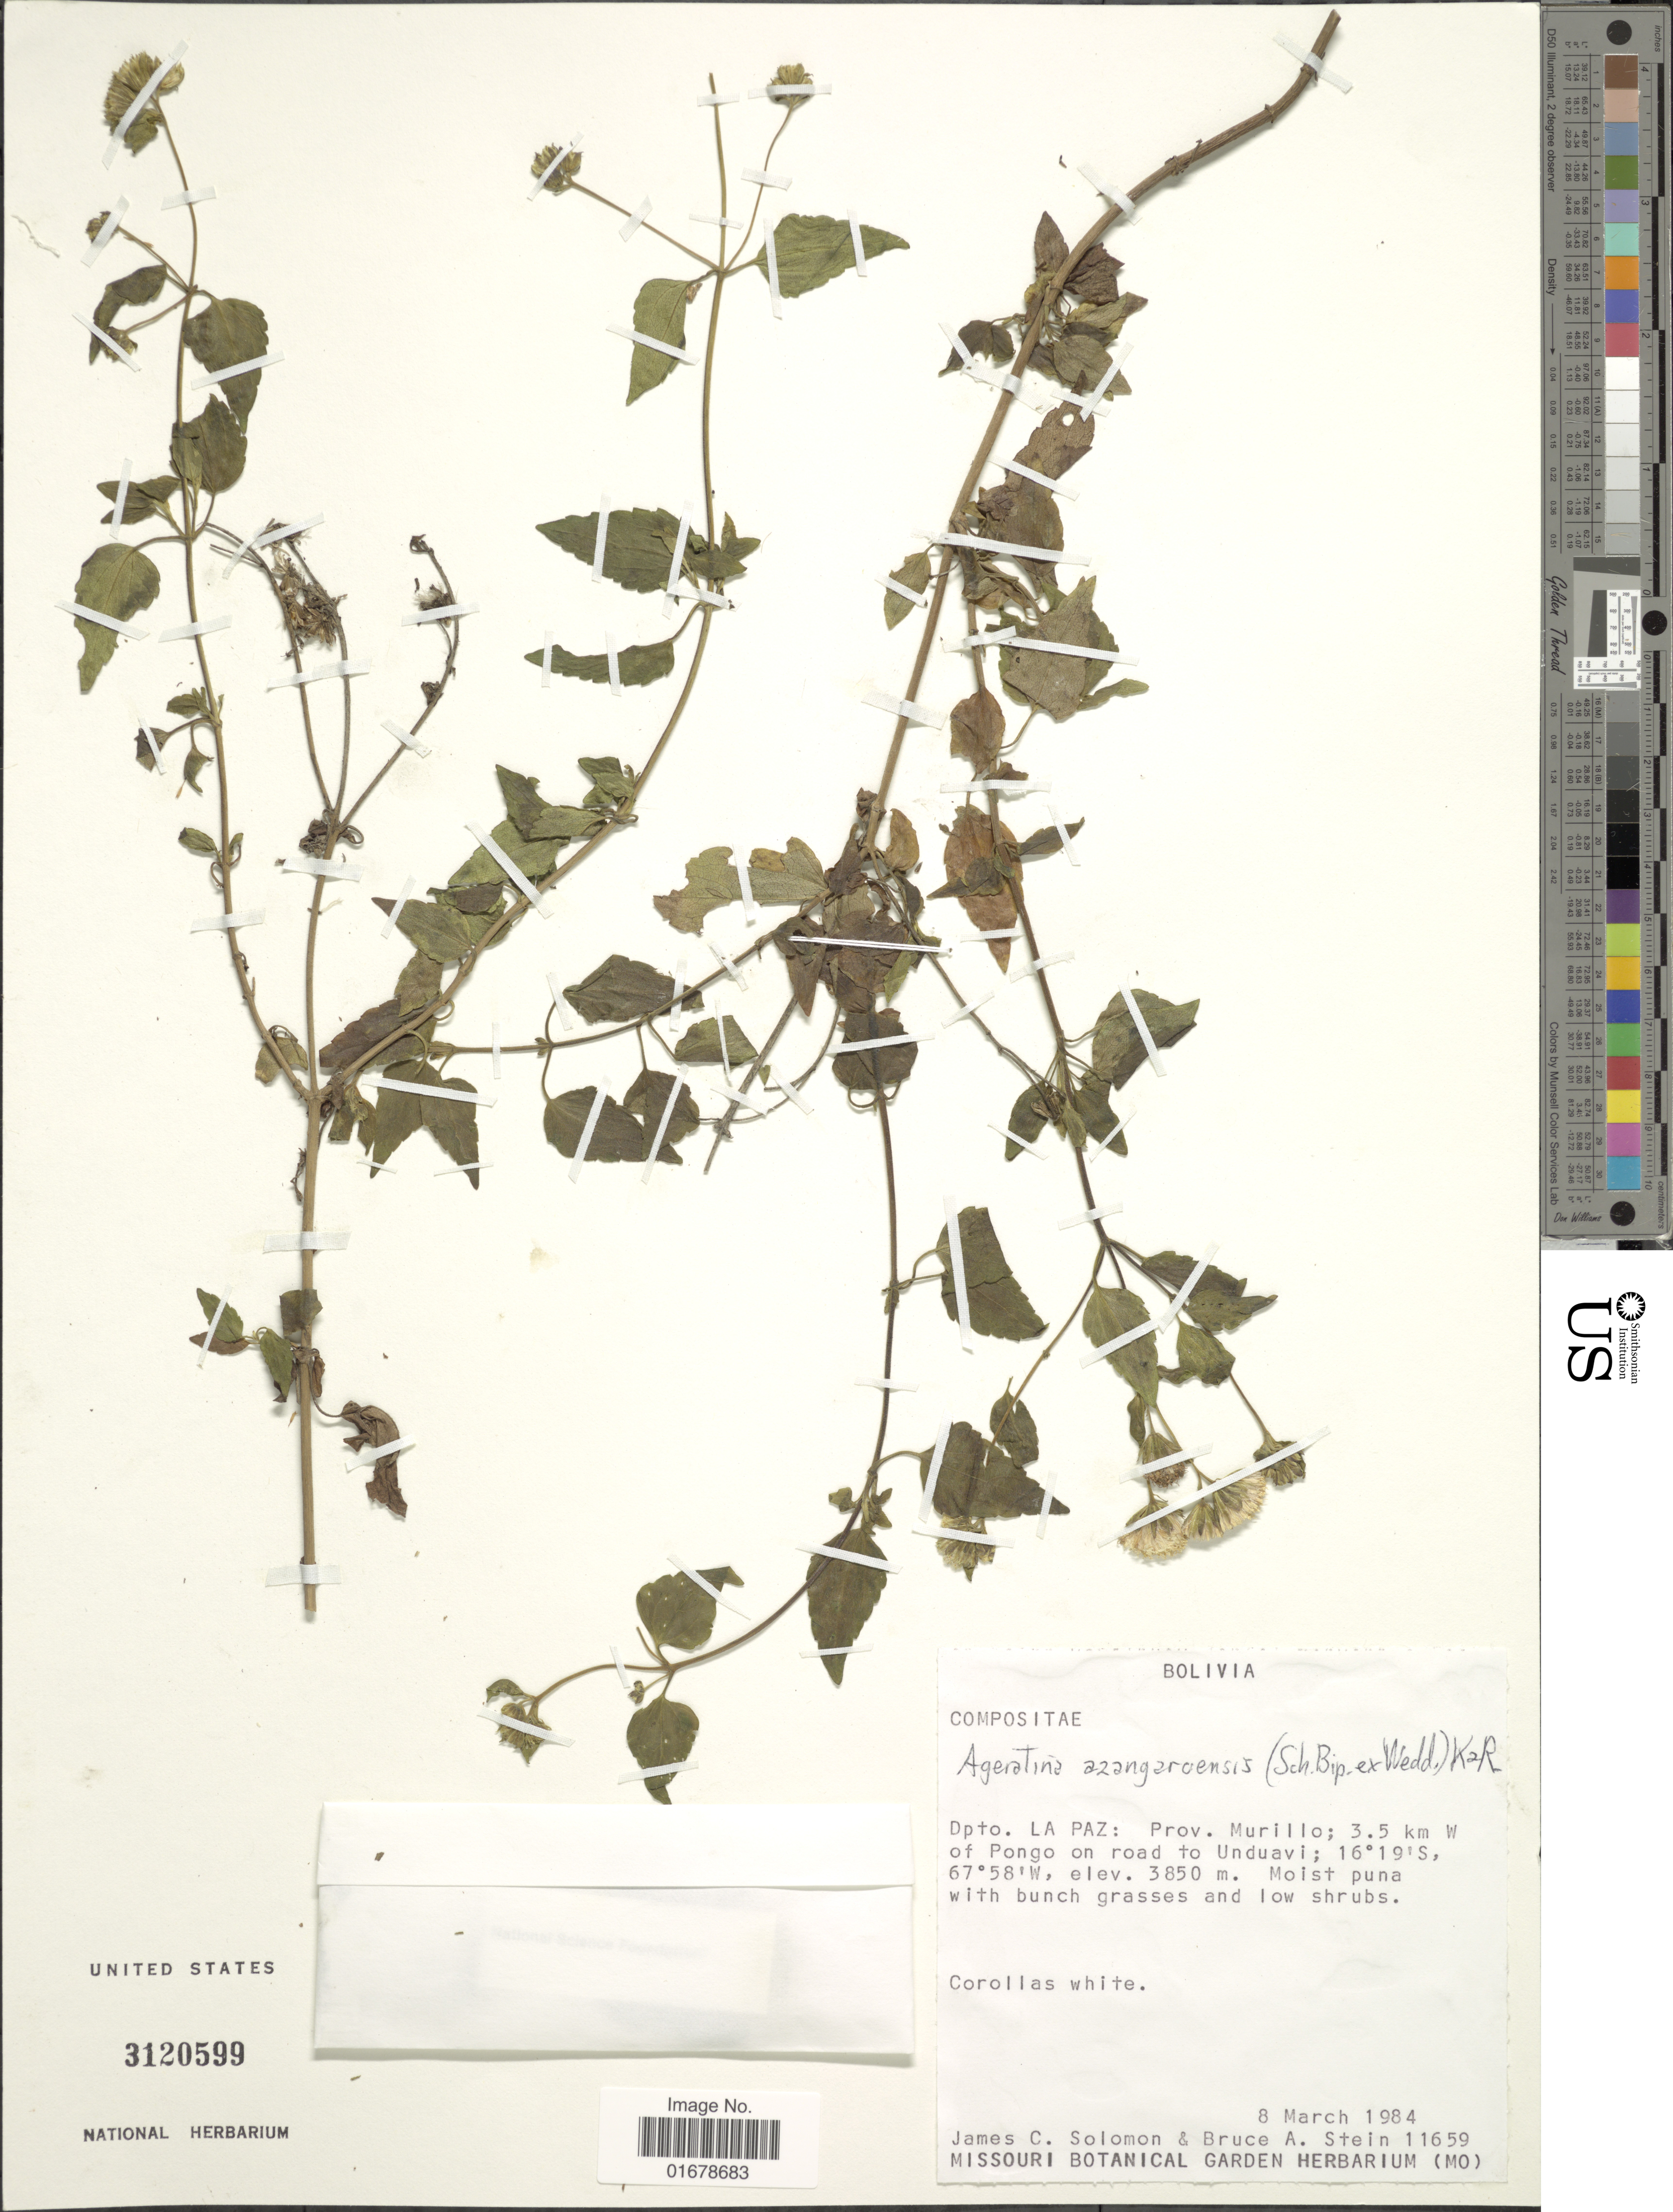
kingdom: Plantae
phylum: Tracheophyta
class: Magnoliopsida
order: Asterales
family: Asteraceae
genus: Ageratina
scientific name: Ageratina azangaroensis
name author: (Sch. Bip. ex Wedd.) R.M. King & H. Rob.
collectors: J. C. Solomon & B. A. Stein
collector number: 11659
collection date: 1984-03-08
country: Bolivia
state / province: La Paz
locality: Dpto. La Paz: Prov. Murillo: 3.5 km W of Pongo on road to Unduavi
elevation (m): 3850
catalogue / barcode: US 3120599